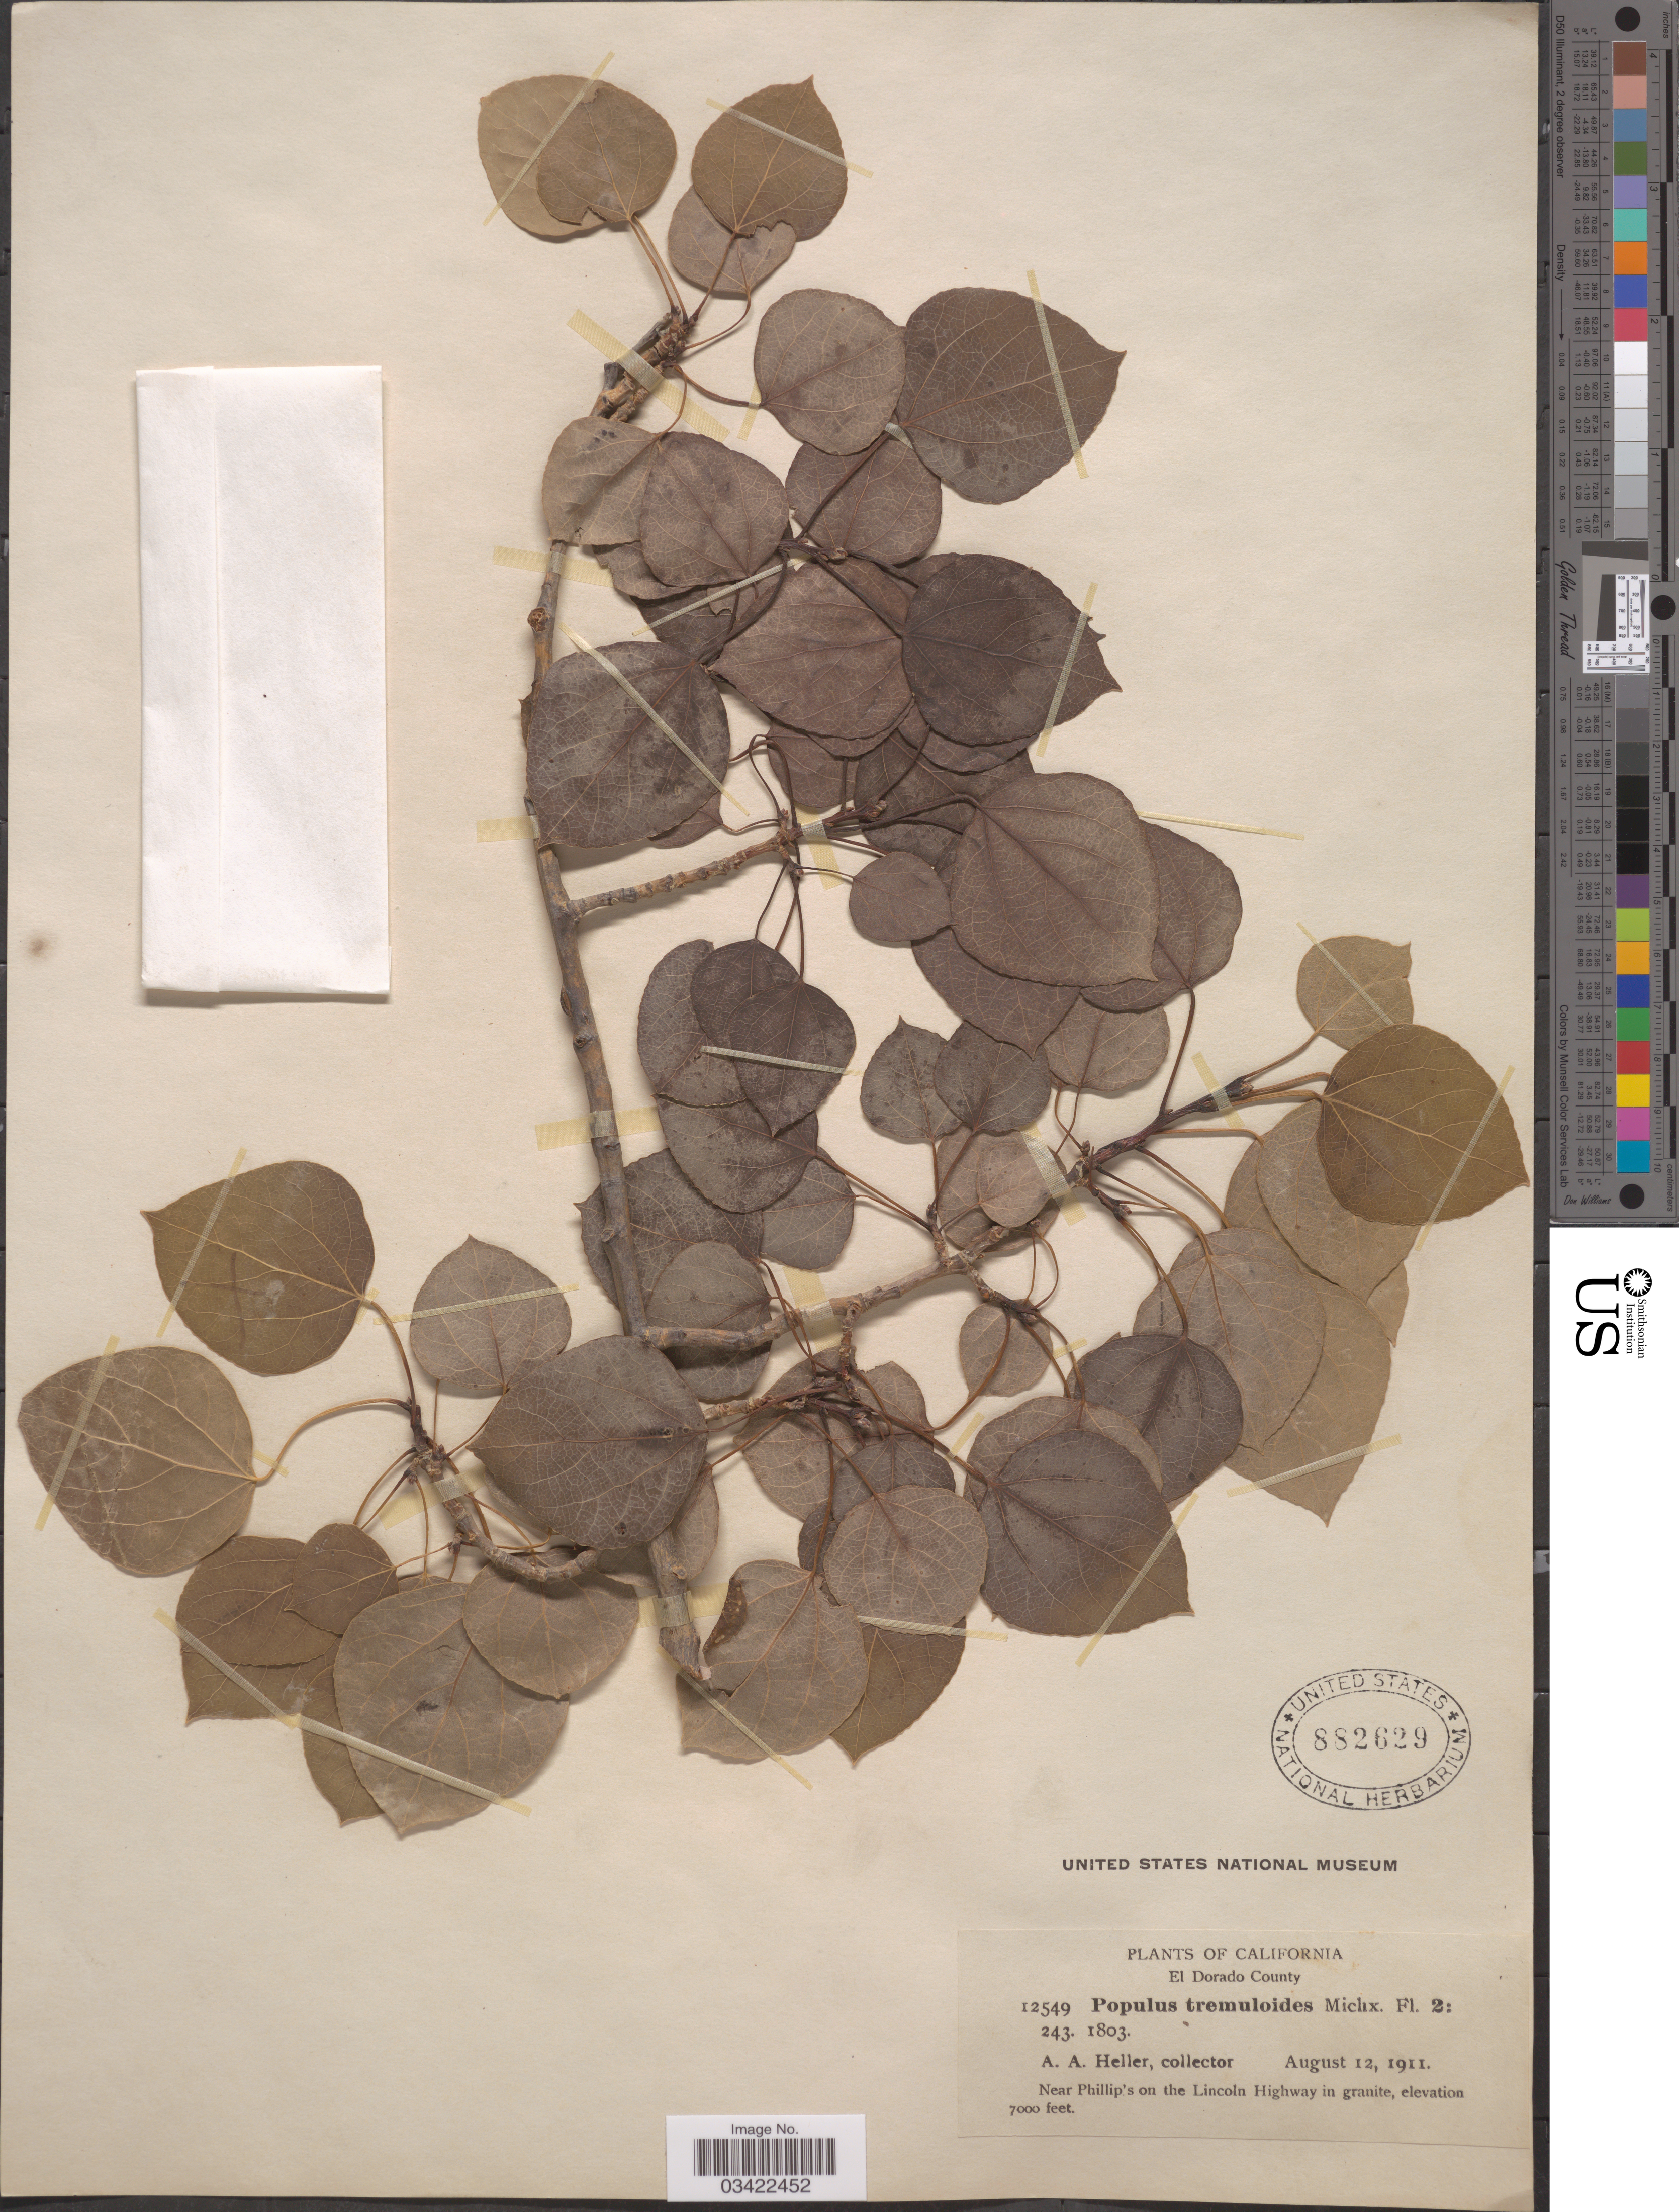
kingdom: Plantae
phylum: Tracheophyta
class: Magnoliopsida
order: Malpighiales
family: Salicaceae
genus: Populus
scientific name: Populus tremuloides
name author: Michx.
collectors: A. A. Heller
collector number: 12549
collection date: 1911-08-12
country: United States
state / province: California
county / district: El Dorado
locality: El Dorado County. Near Phillip's on the Lincoln Highway.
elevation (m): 2134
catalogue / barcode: US 882629